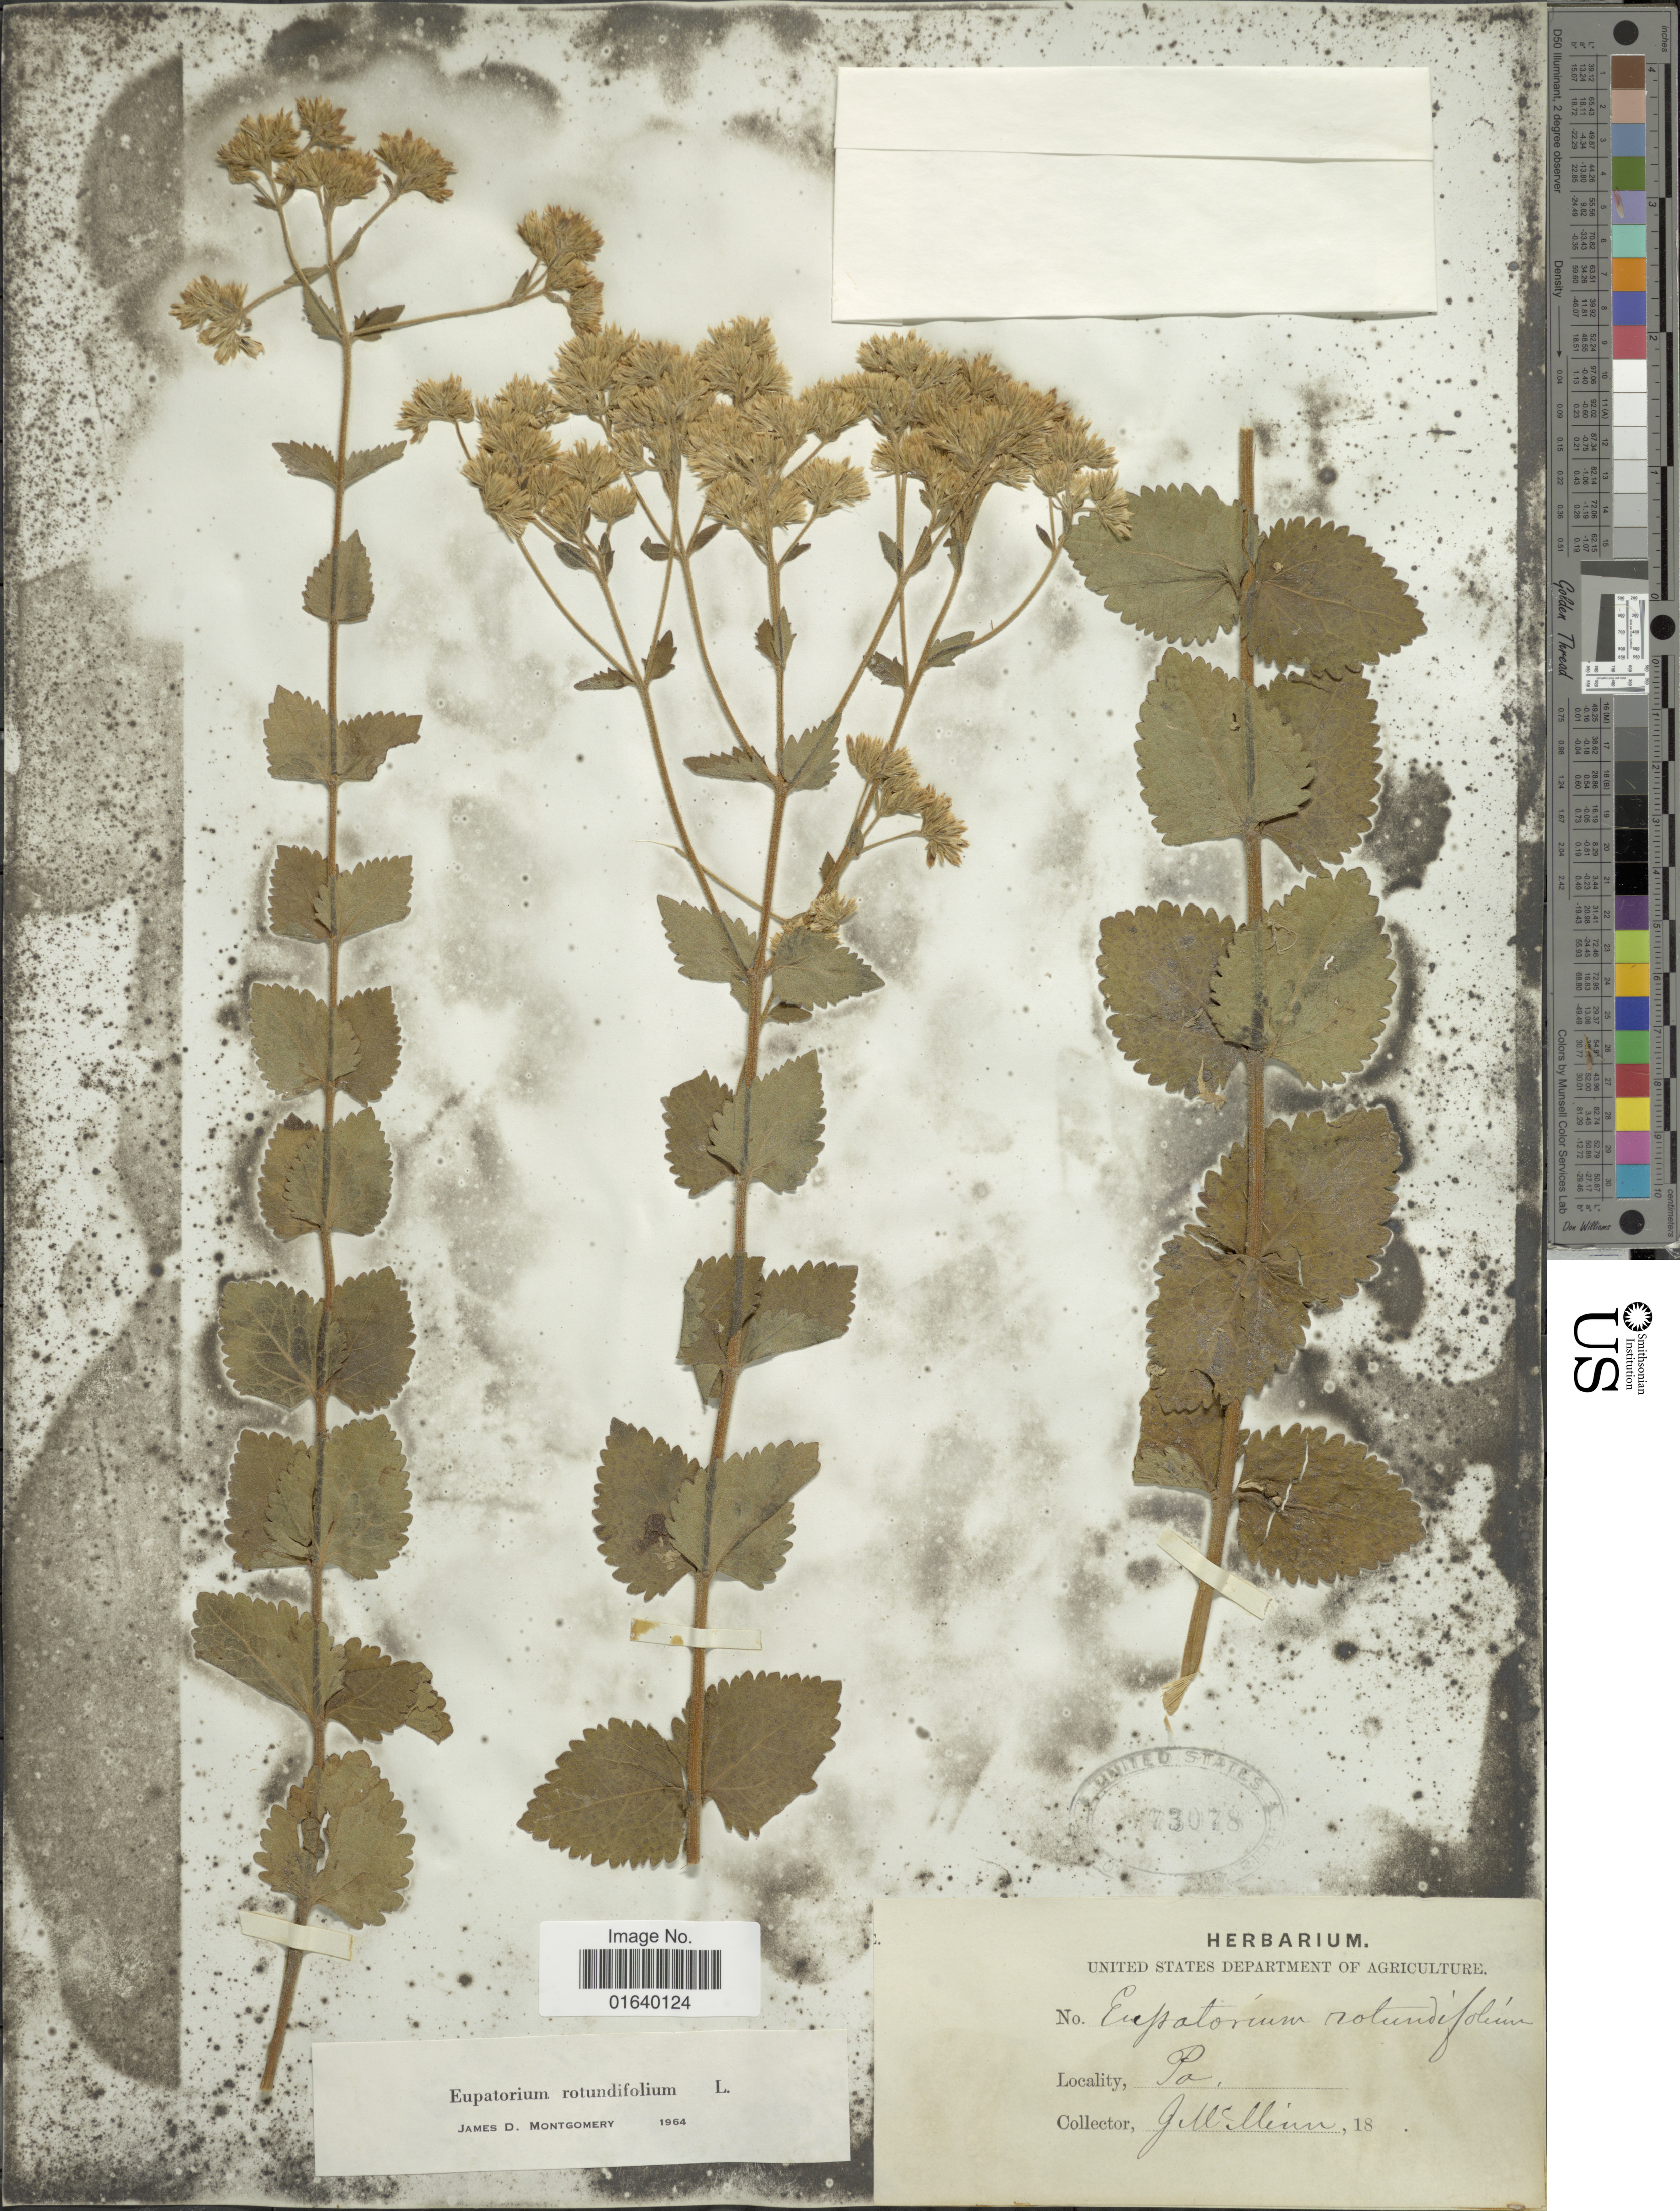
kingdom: Plantae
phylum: Tracheophyta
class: Magnoliopsida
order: Asterales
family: Asteraceae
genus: Eupatorium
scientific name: Eupatorium rotundifolium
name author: L.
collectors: J. Minn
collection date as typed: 18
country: United States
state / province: Pennsylvania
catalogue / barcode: US 73078